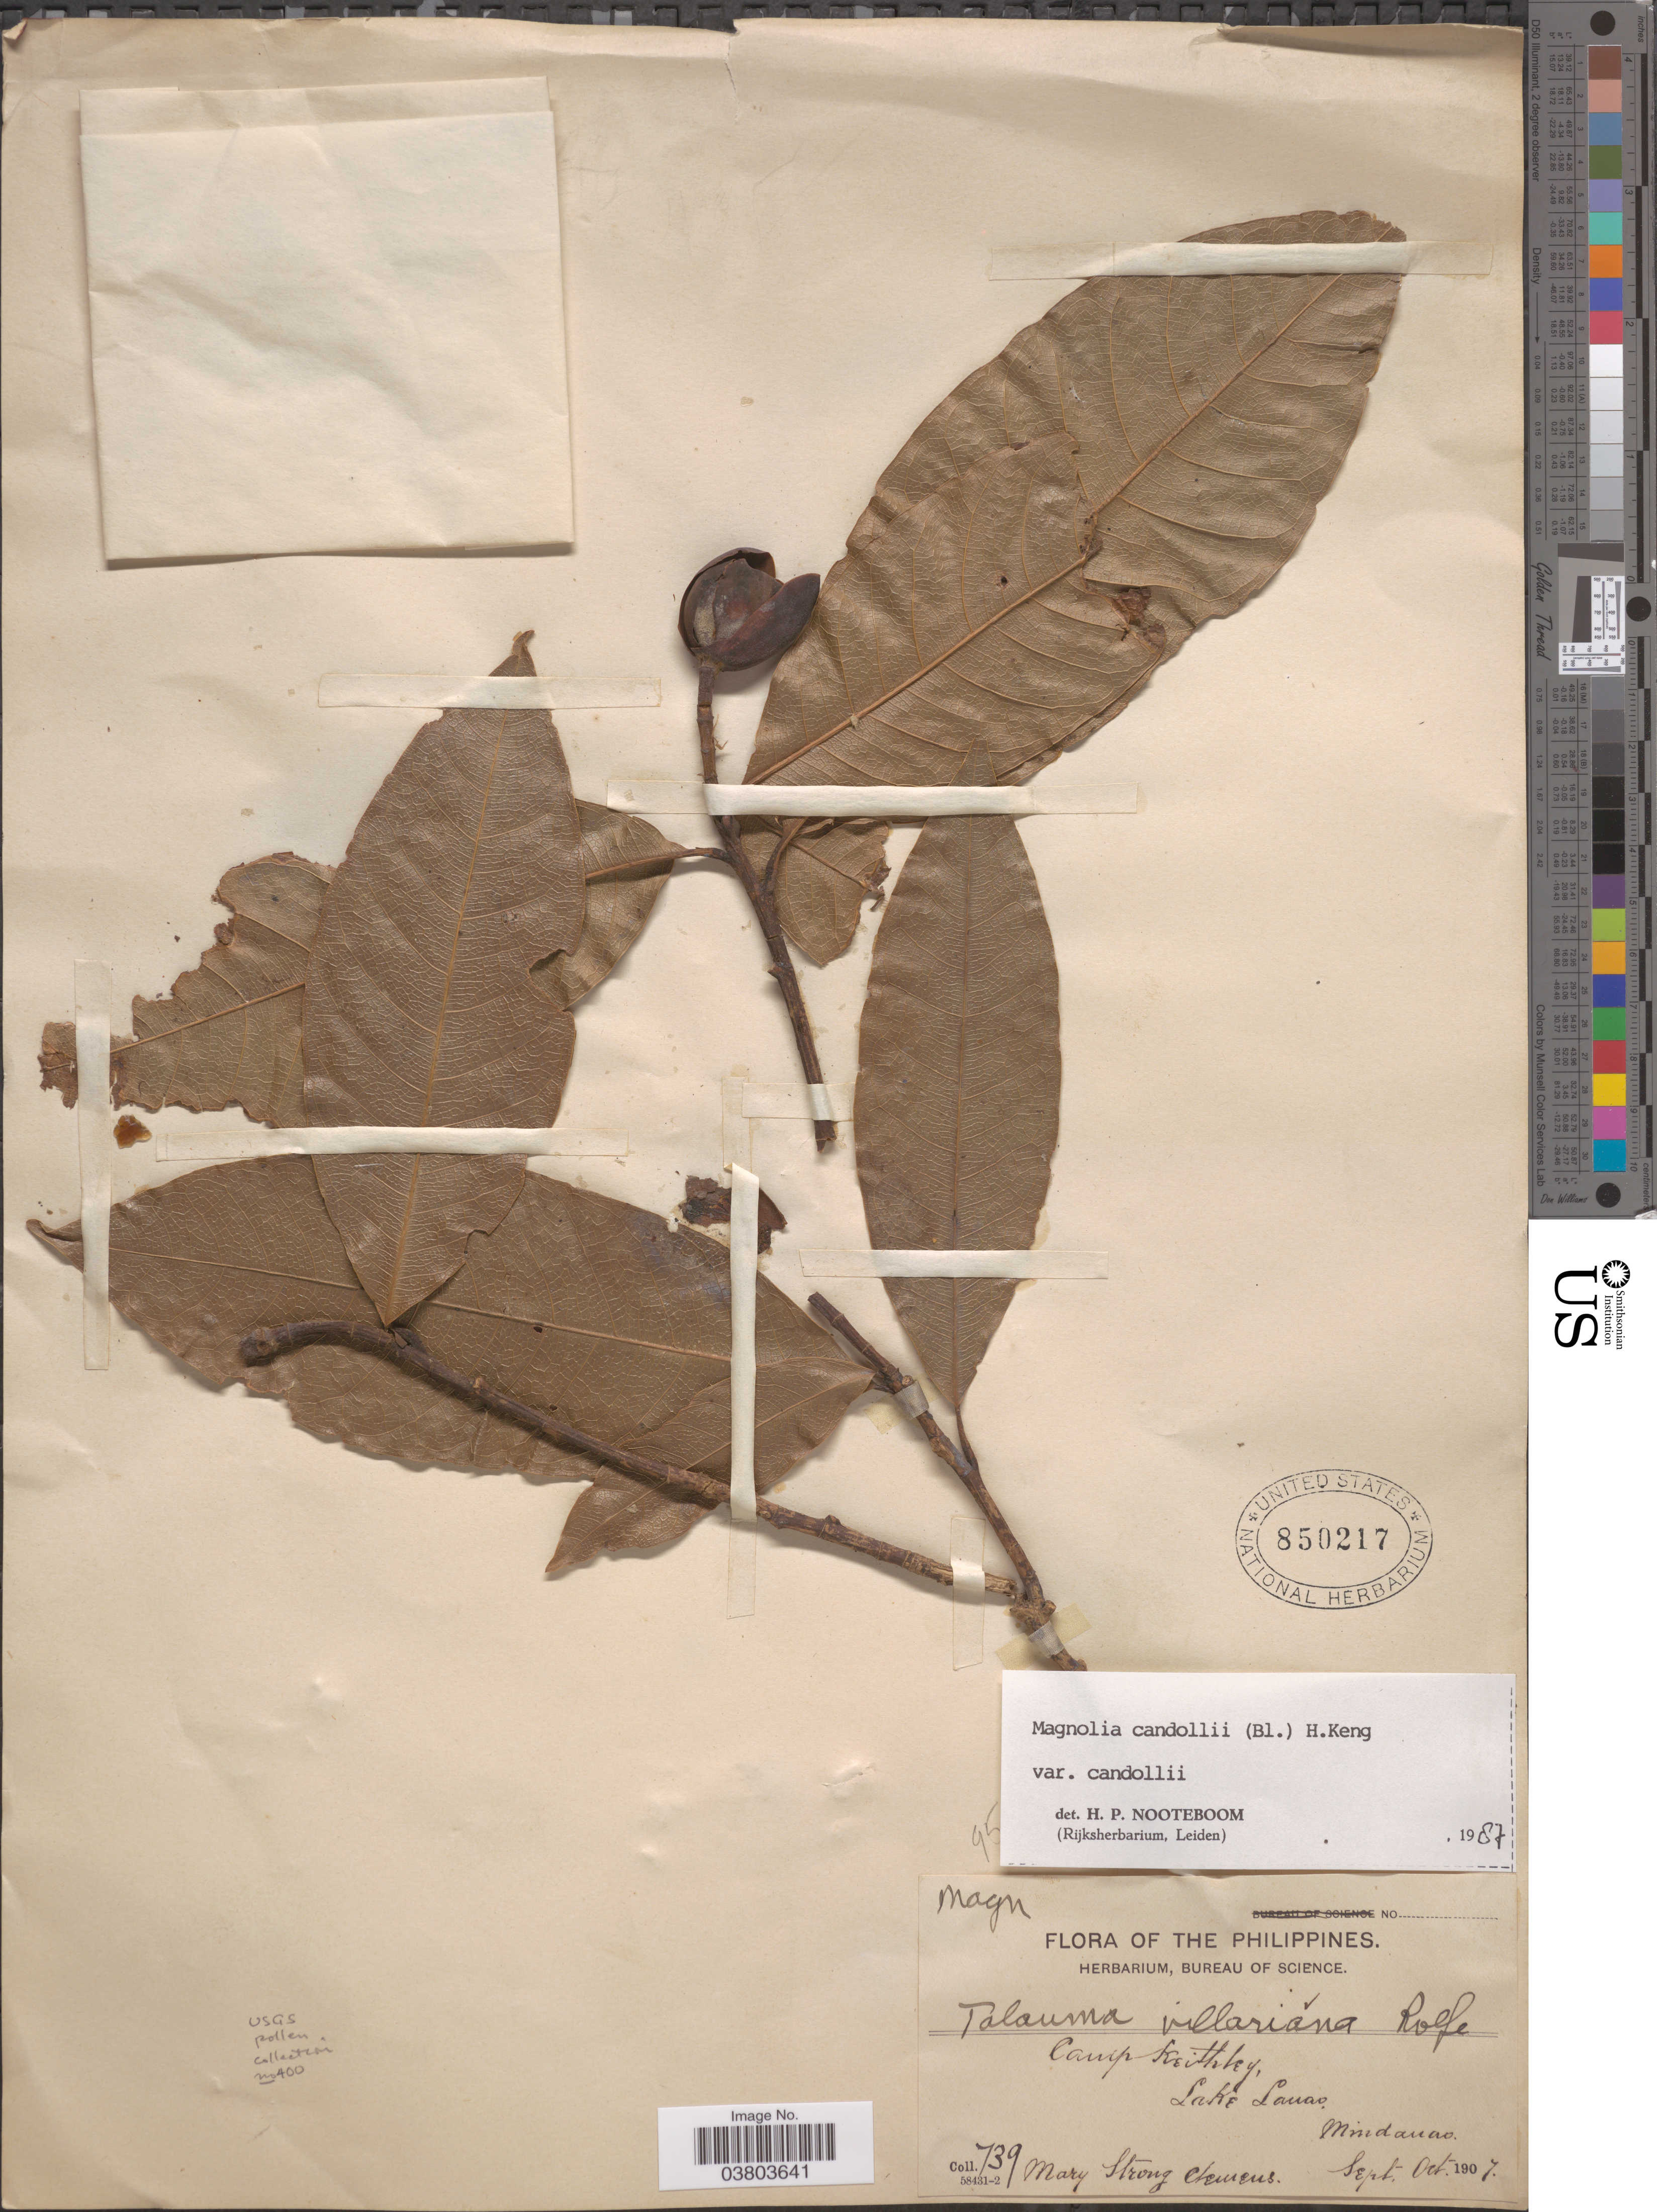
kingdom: Plantae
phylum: Tracheophyta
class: Magnoliopsida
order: Magnoliales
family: Magnoliaceae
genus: Magnolia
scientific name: Magnolia candollei var. candollei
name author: Link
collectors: M. S. Clemens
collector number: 739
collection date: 1907-09/1907-10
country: Philippines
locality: Camp Keithley, Lake Lanao, Mindanao.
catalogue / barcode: US 850217